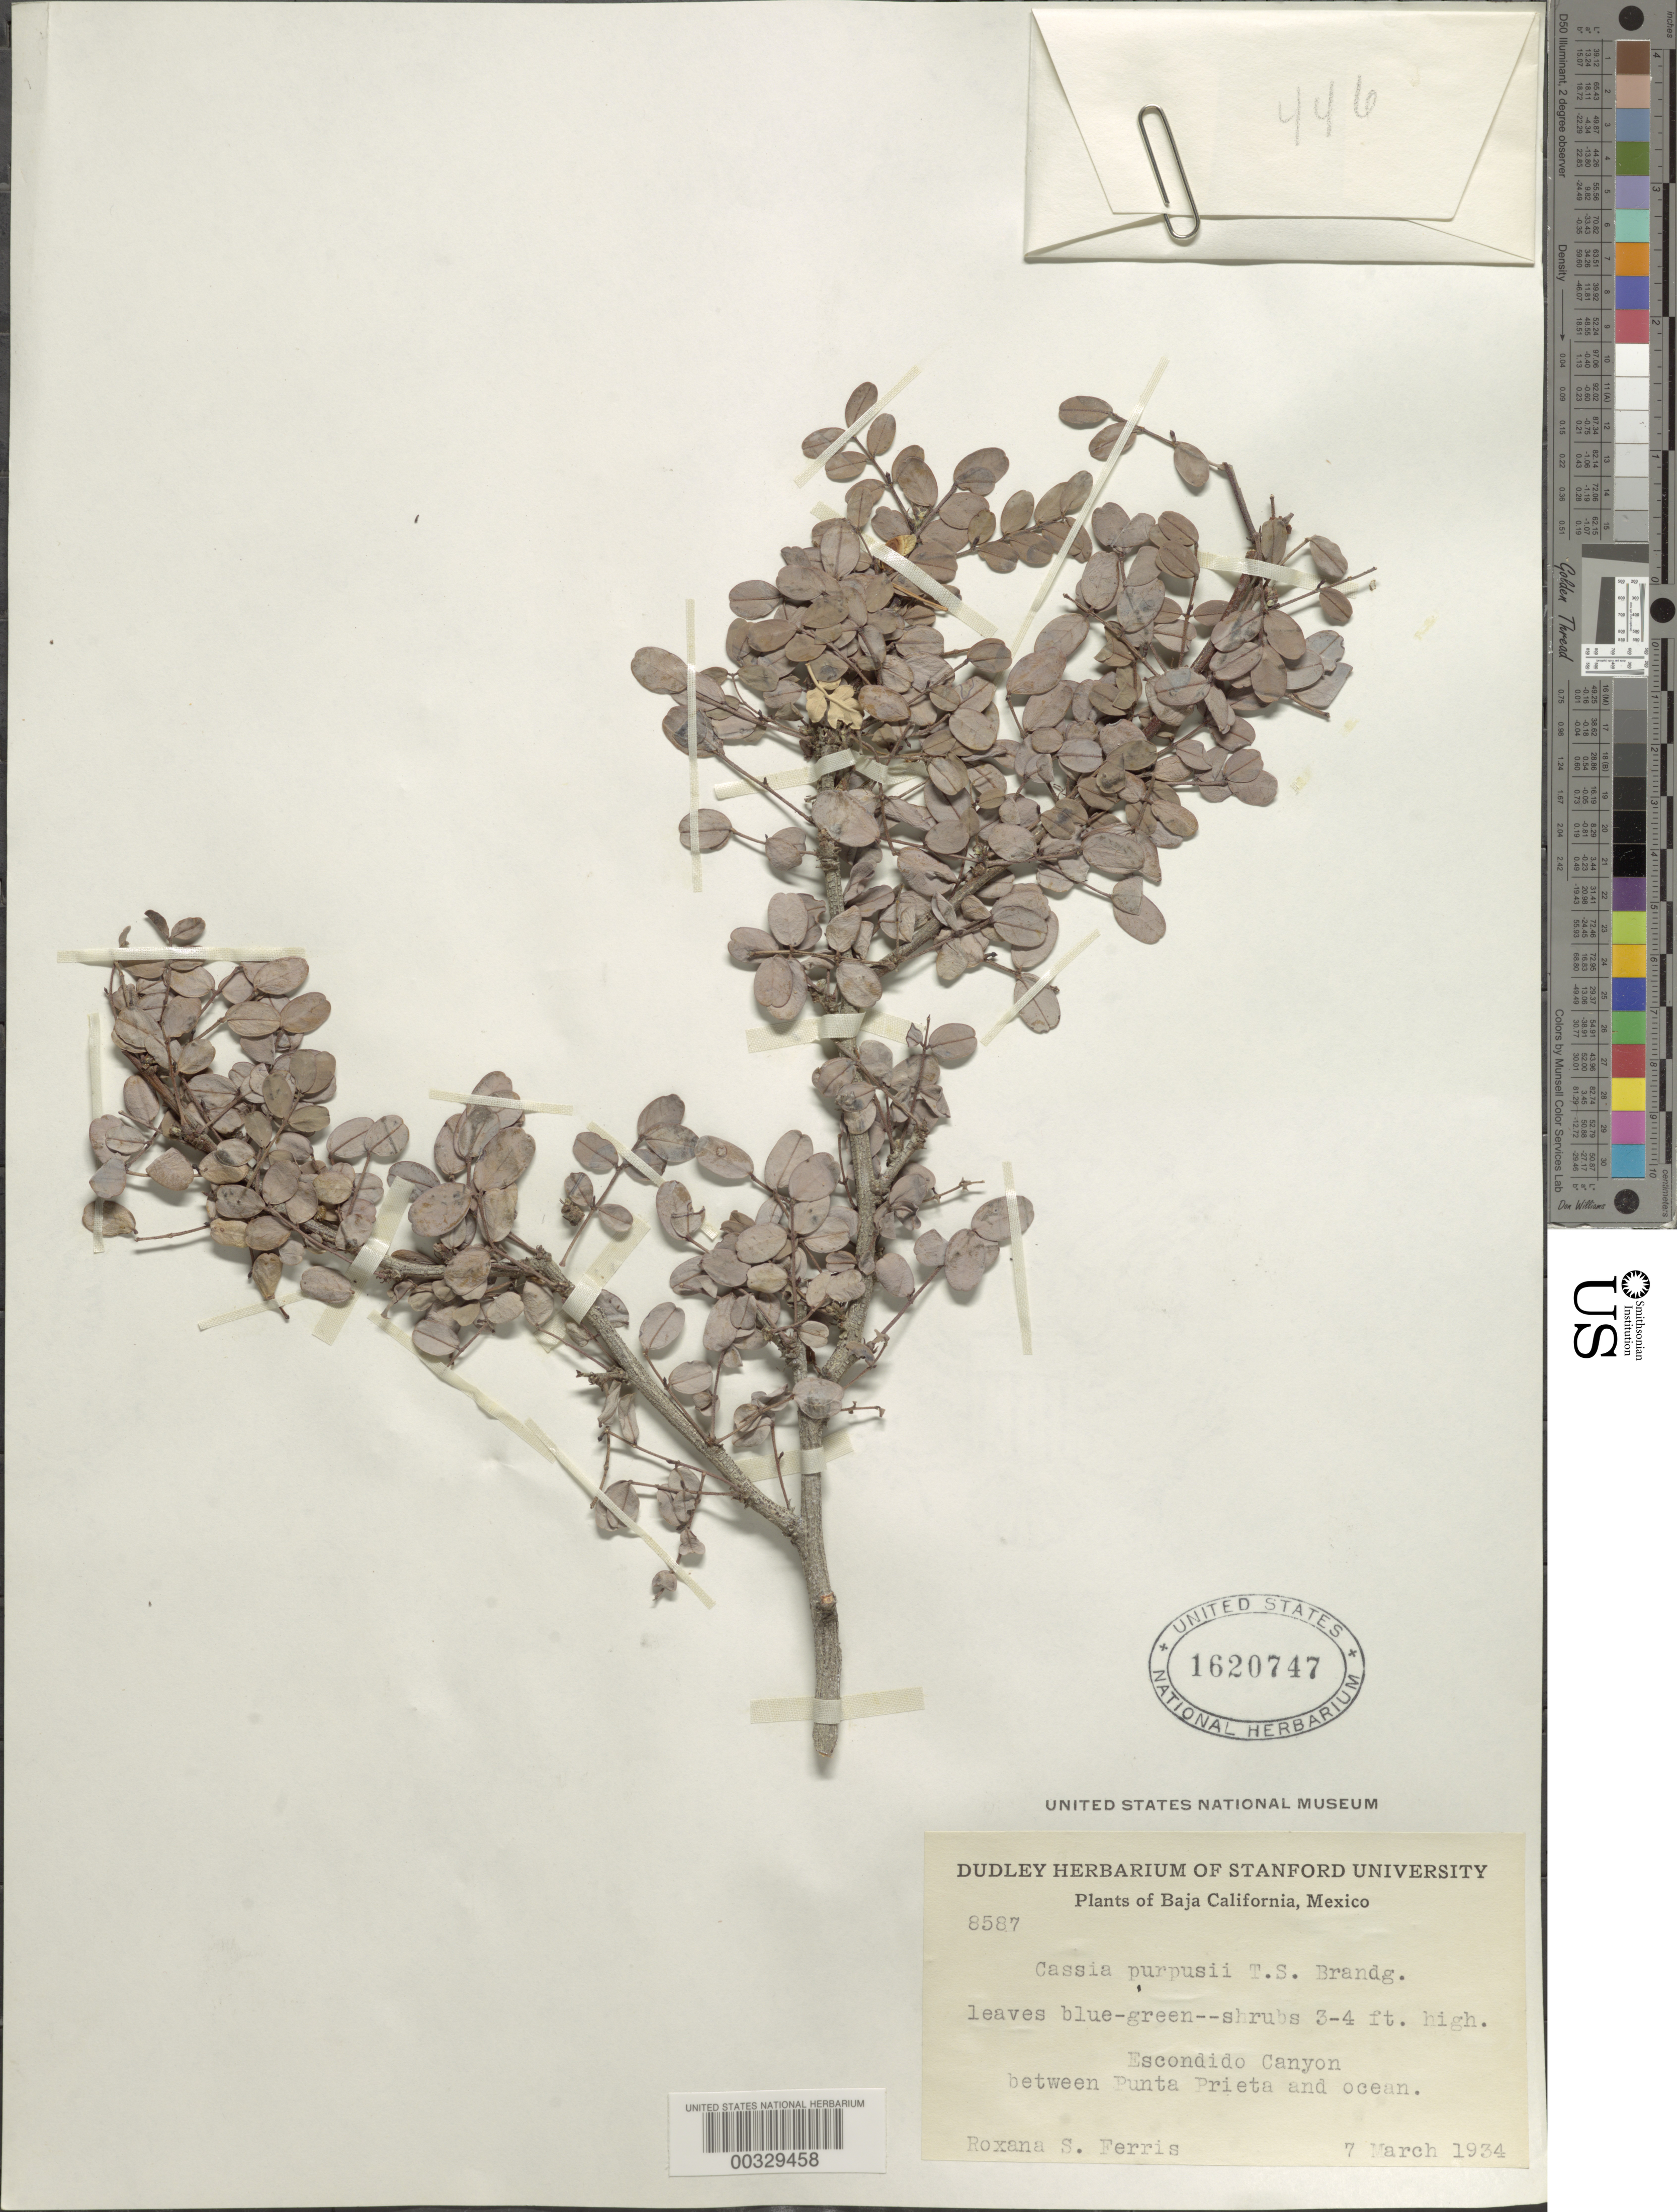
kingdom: Plantae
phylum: Tracheophyta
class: Magnoliopsida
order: Fabales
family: Fabaceae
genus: Senna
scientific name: Senna purpusii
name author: (Brandegee) H.S. Irwin & Barneby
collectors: R. S. Ferris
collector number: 8587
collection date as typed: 07 Mar 1934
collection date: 1934-03-07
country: Mexico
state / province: Baja California Norte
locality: Escondido Canyon between Punta Prieta and ocean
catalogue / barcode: US 1620747